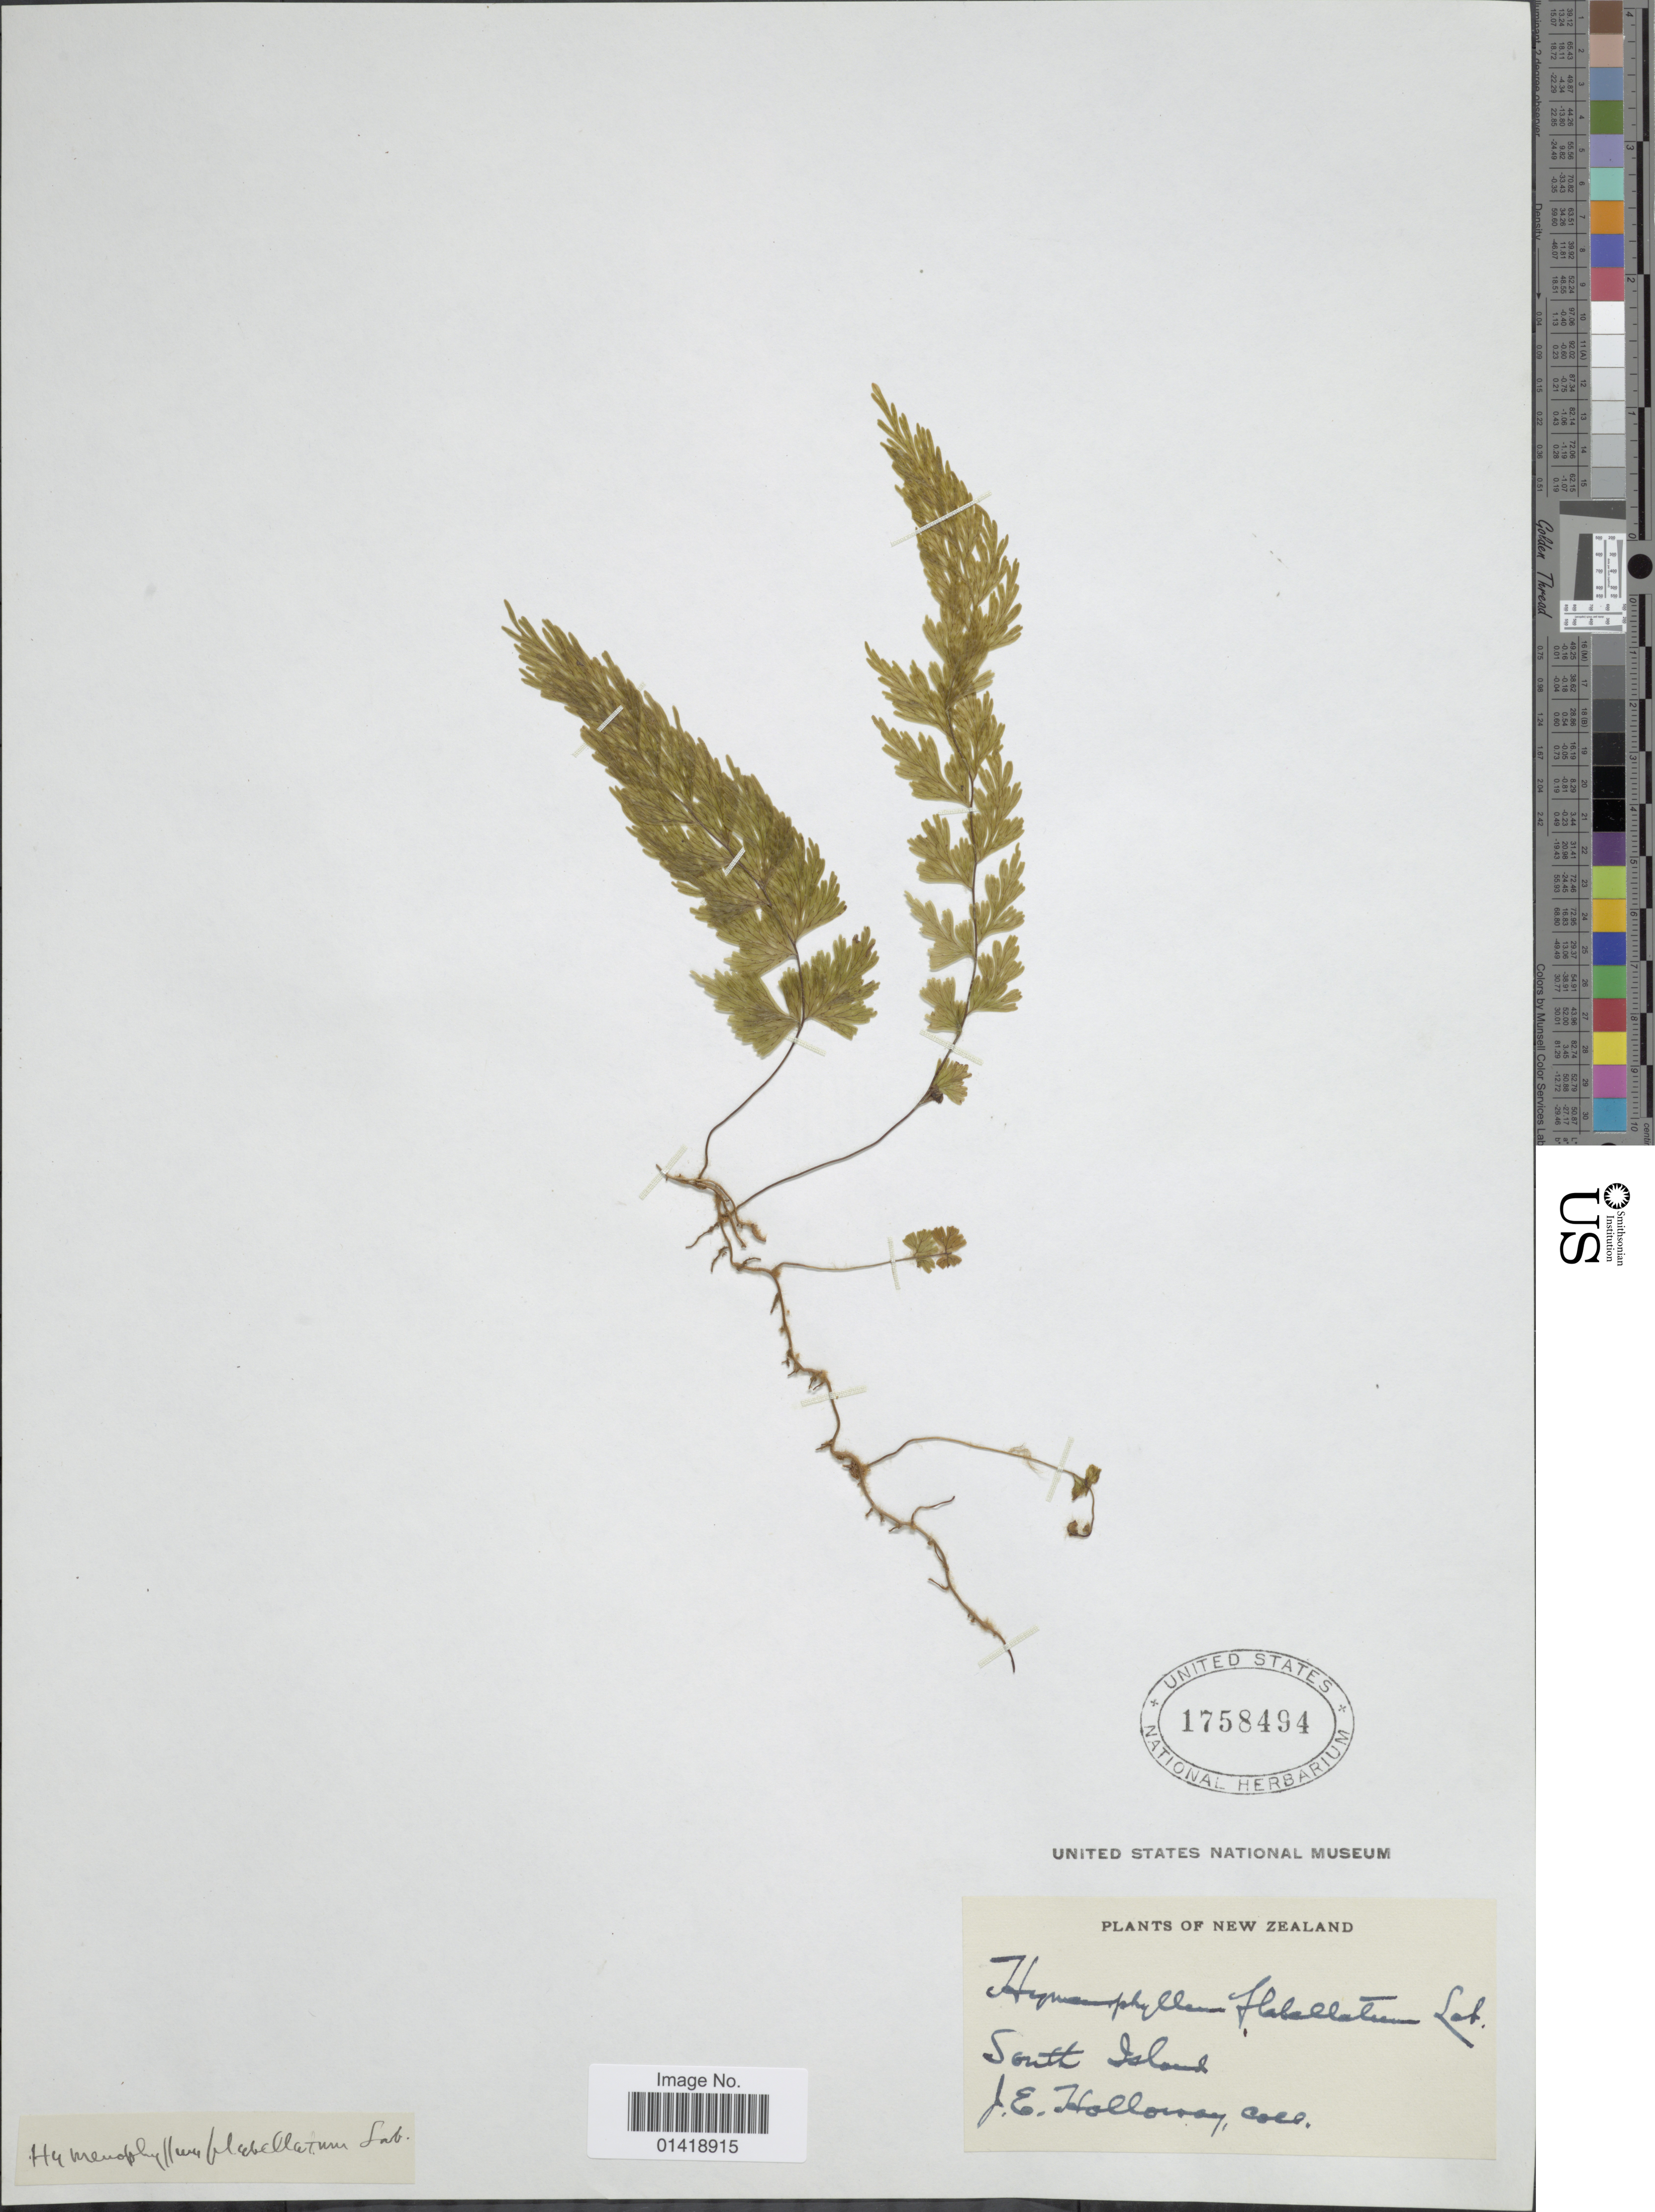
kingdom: Plantae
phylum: Tracheophyta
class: Polypodiopsida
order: Hymenophyllales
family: Hymenophyllaceae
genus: Hymenophyllum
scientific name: Hymenophyllum flabellatum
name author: Labill.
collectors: J. Holloway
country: New Zealand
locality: South Island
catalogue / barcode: US 1758494